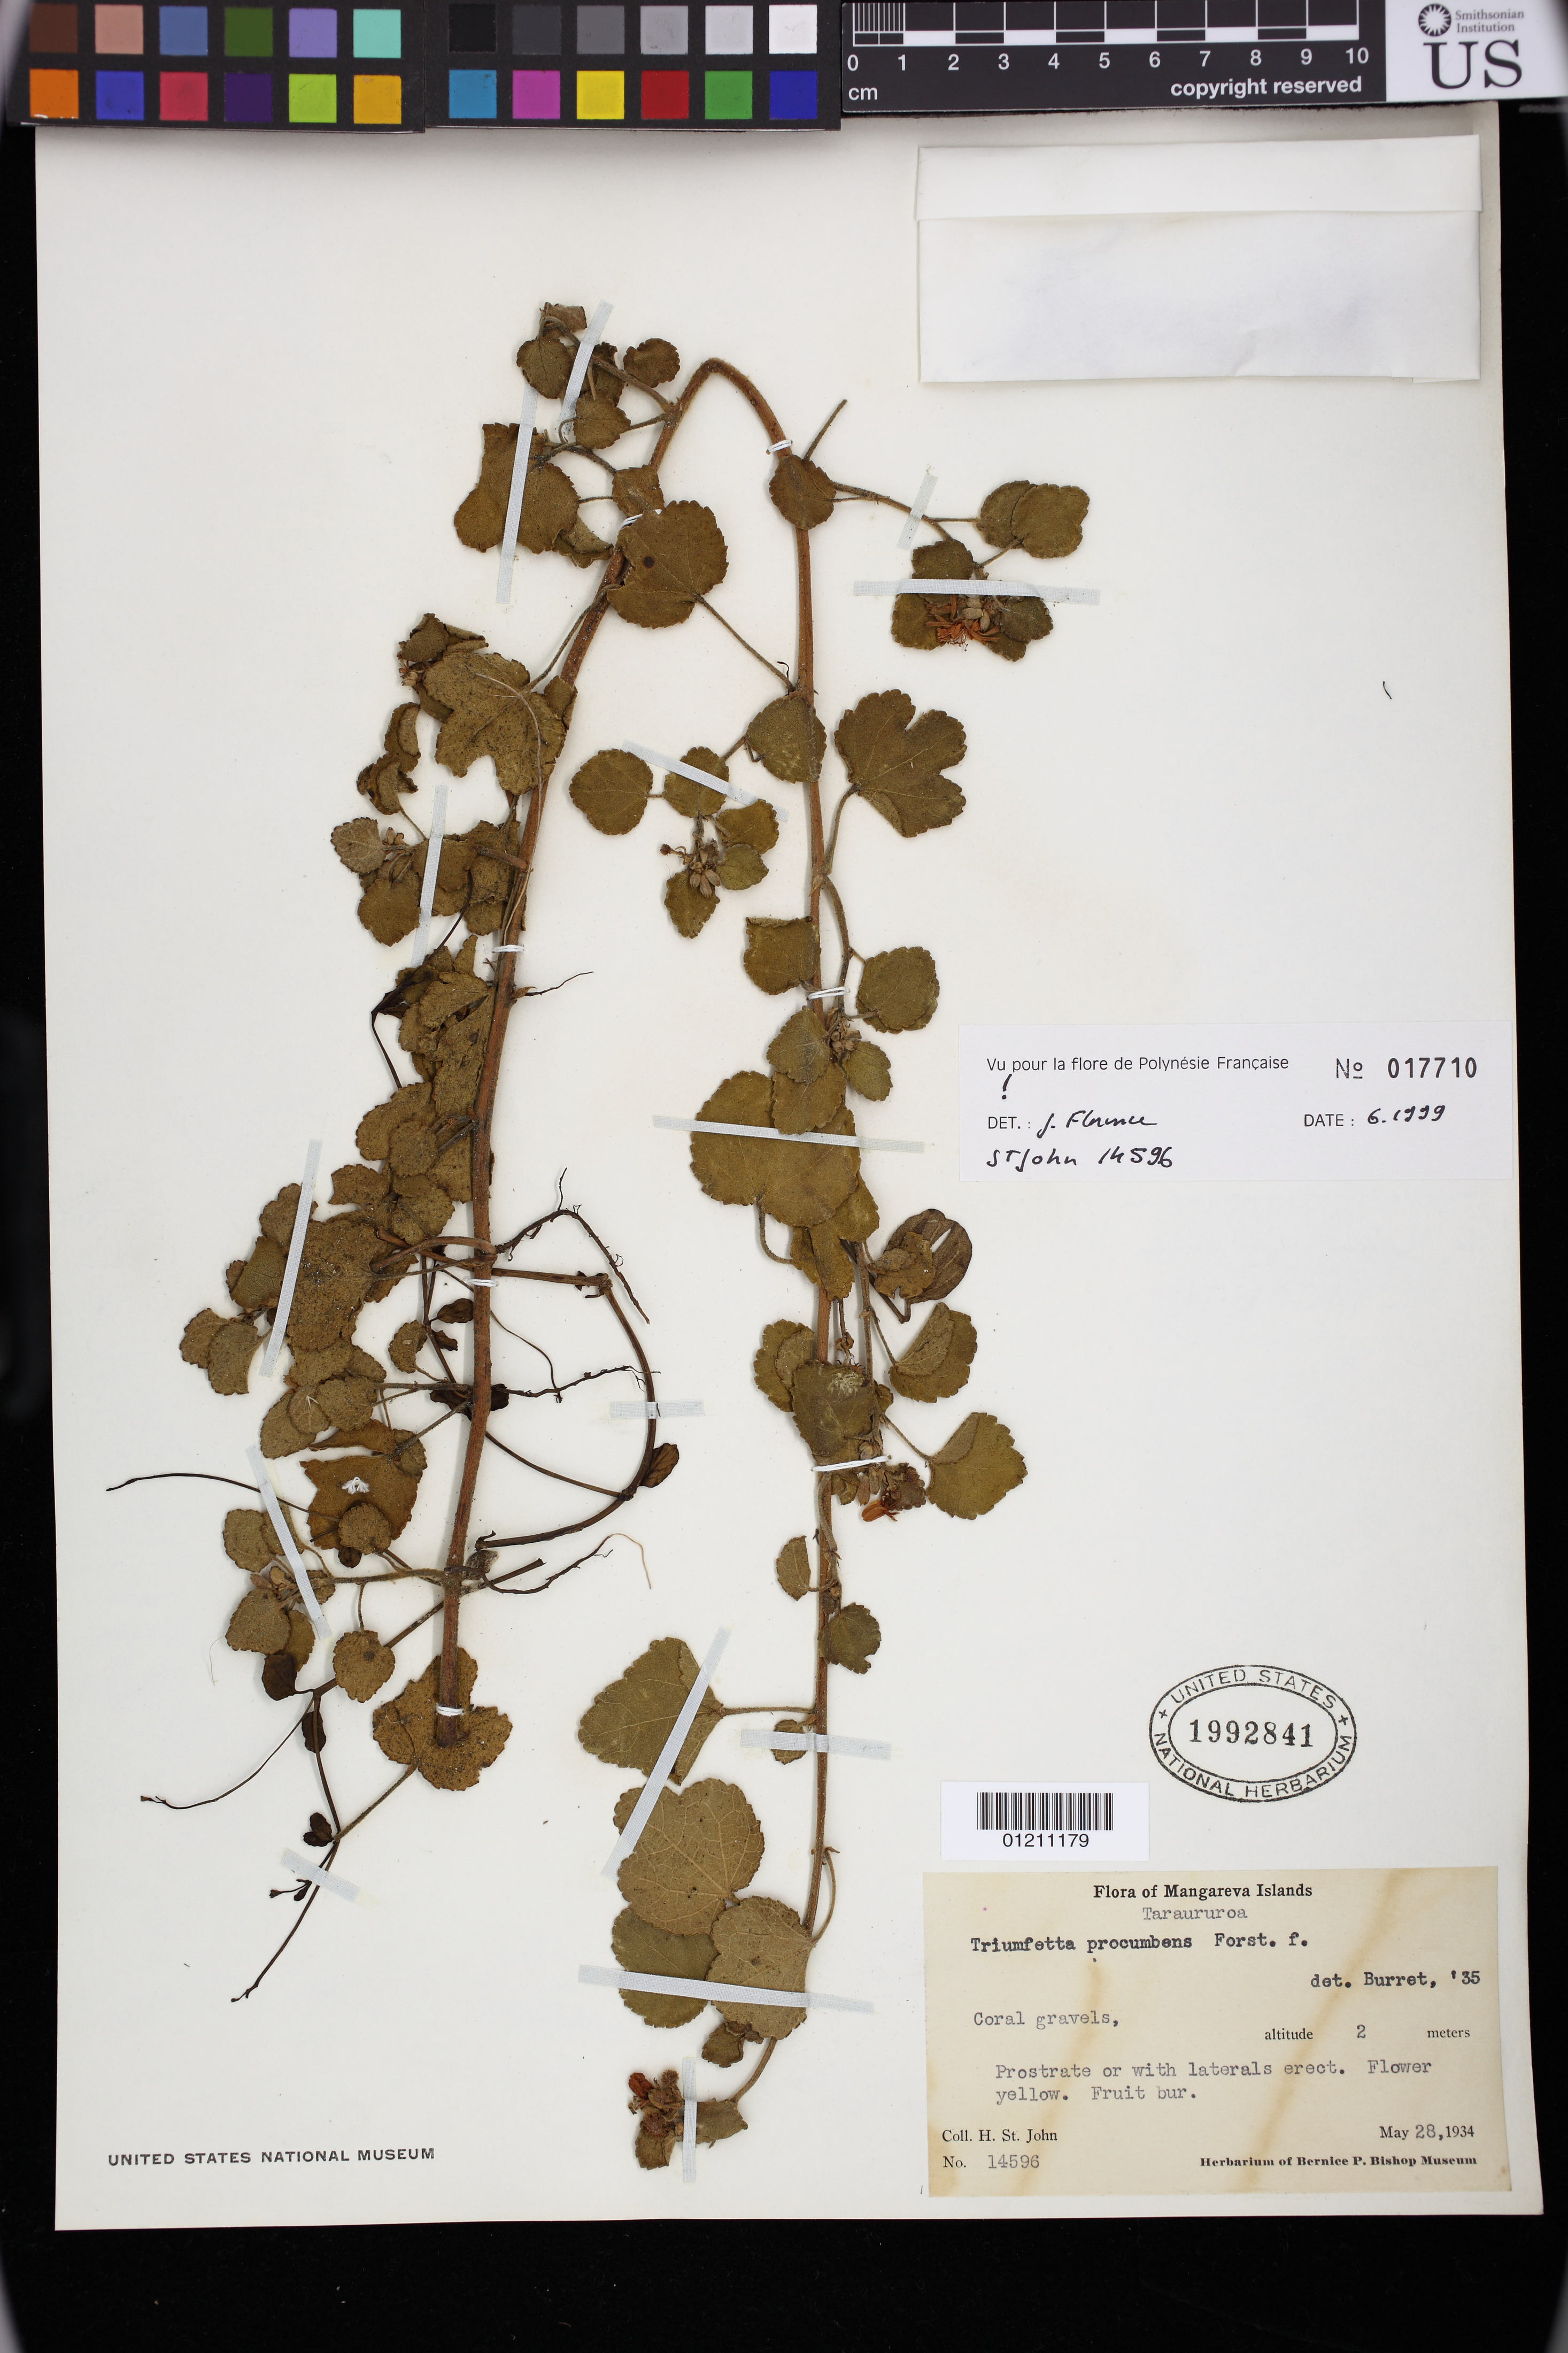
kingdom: Plantae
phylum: Tracheophyta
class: Magnoliopsida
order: Malvales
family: Malvaceae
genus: Triumfetta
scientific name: Triumfetta procumbens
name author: G. Forst.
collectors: H. St. John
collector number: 14596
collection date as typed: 28 May 1934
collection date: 1934-05-28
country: French Polynesia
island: Mangareva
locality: Mangareva Islands: Taraururoa.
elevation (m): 2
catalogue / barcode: US 1992841